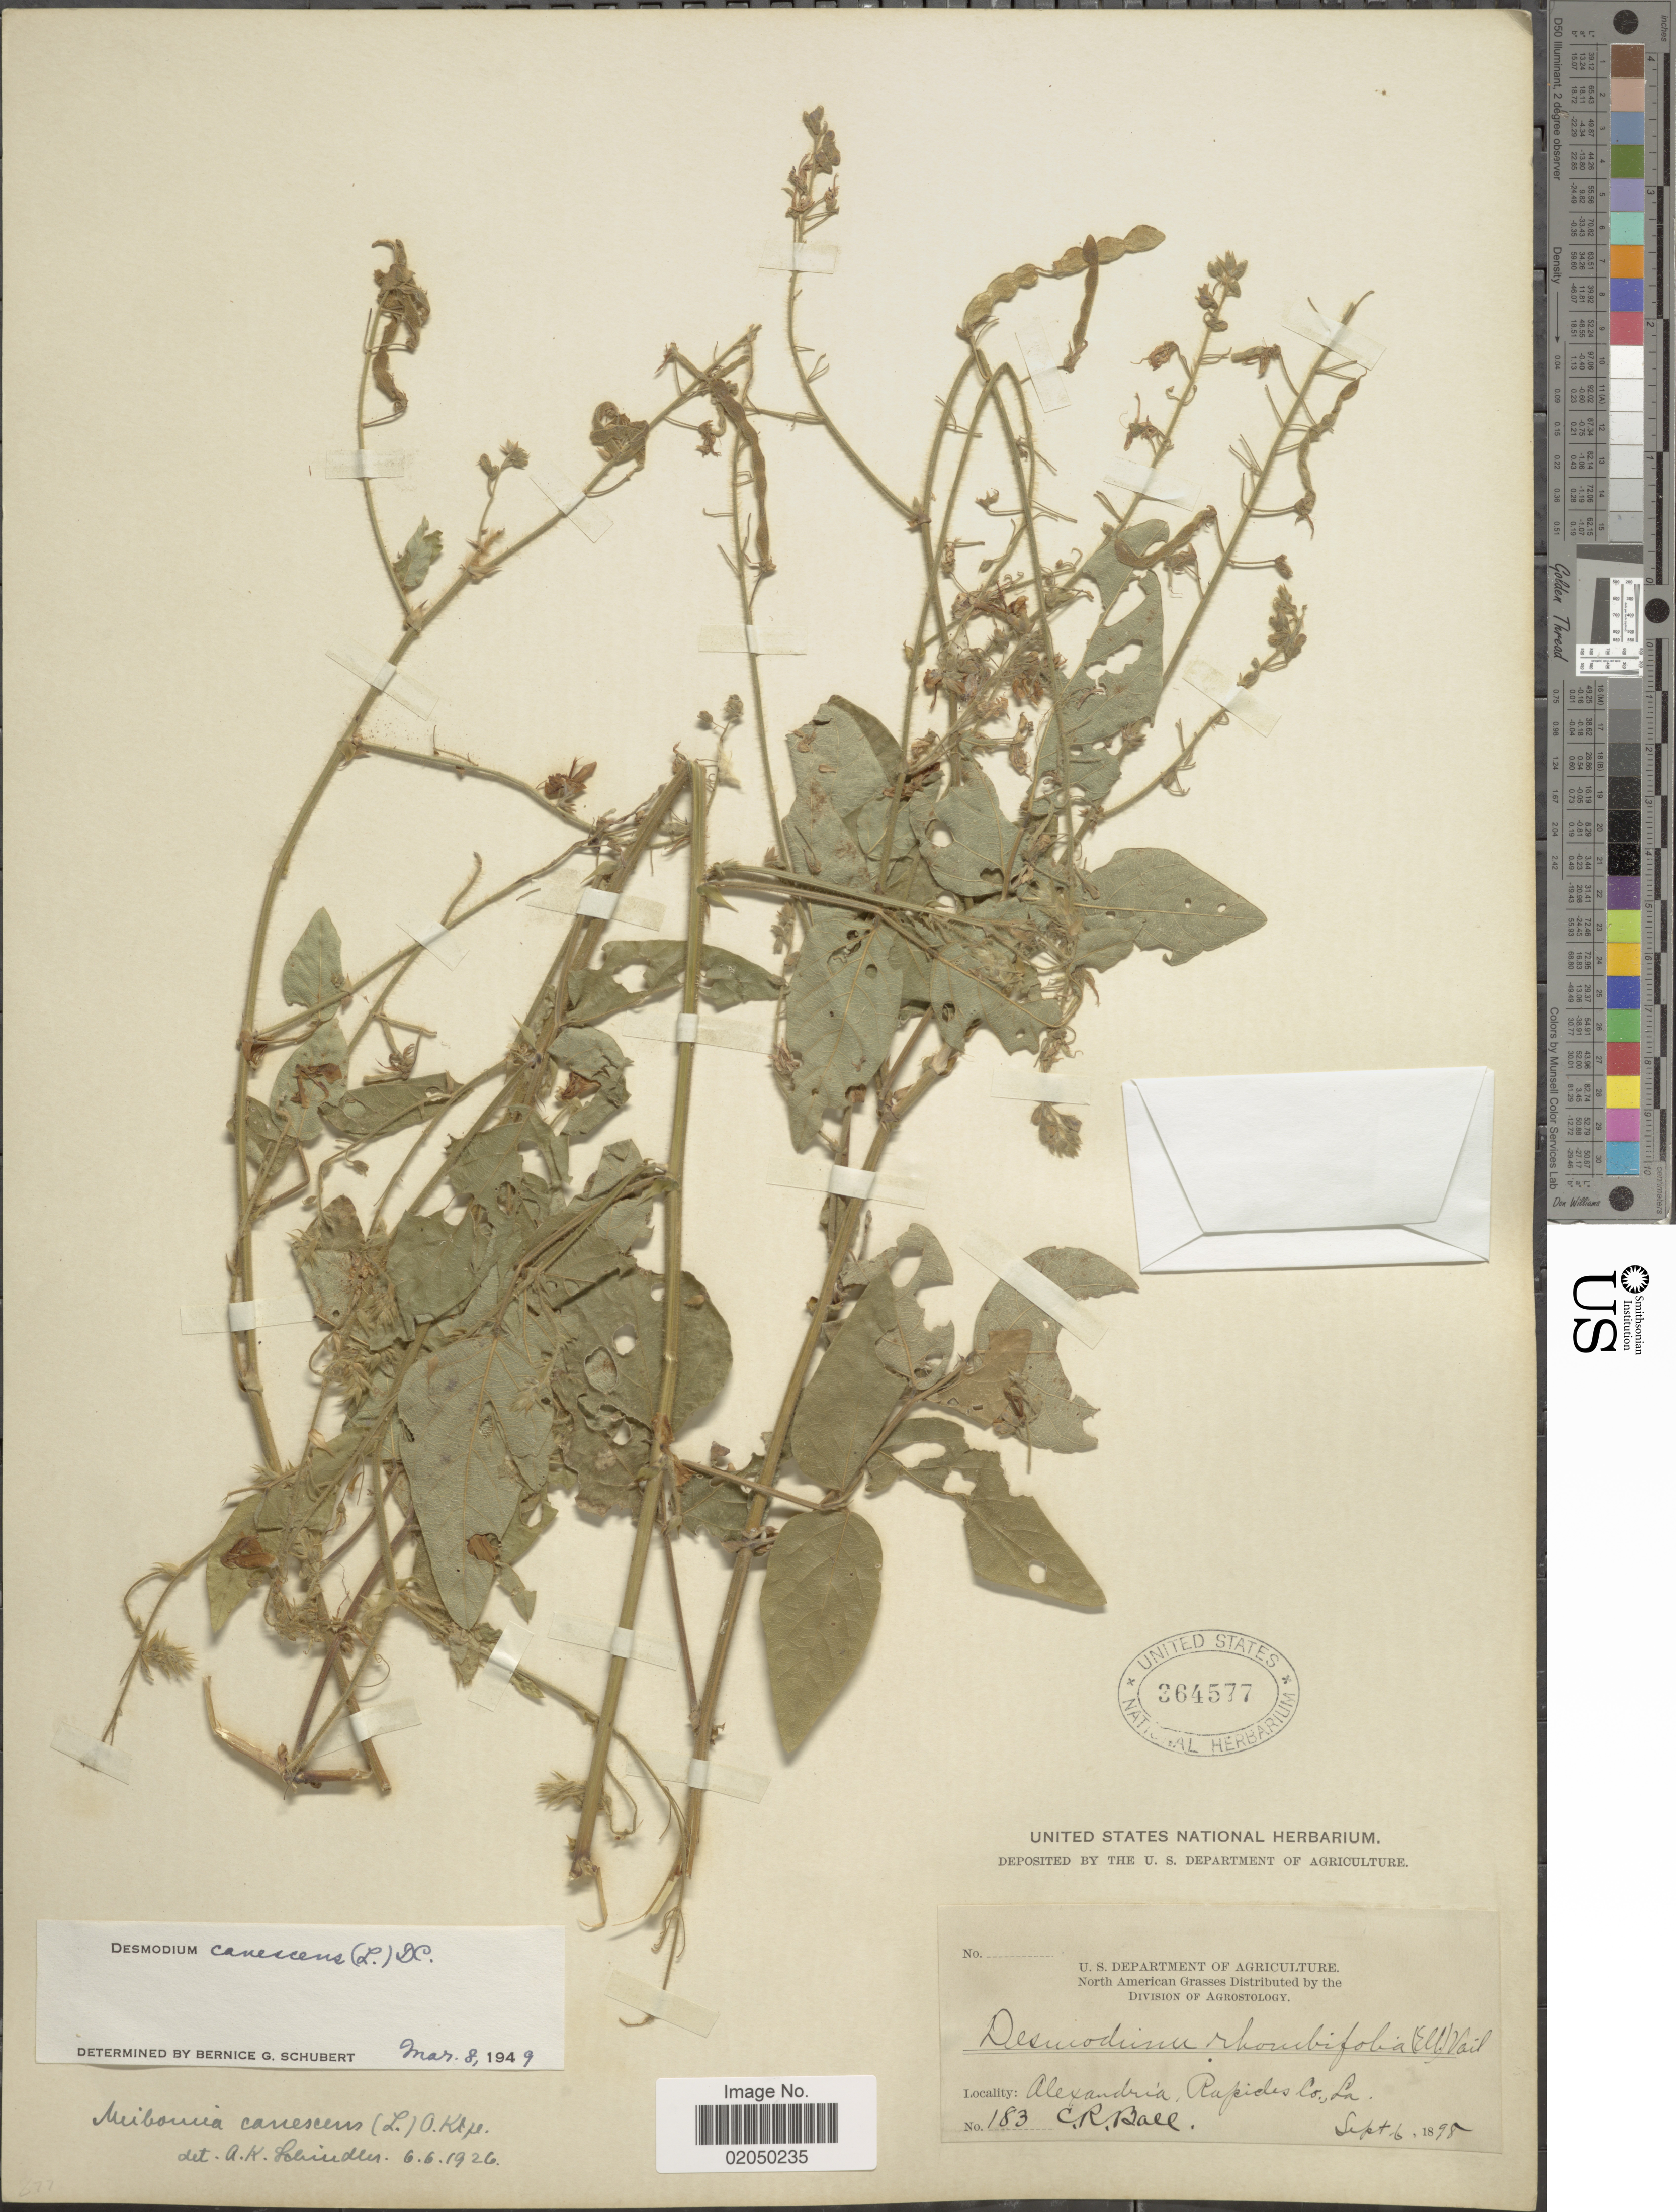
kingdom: Plantae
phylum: Tracheophyta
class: Magnoliopsida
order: Fabales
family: Fabaceae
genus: Desmodium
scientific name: Desmodium canescens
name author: (L.) DC.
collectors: C. R. Ball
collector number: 183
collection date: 1898-09-06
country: United States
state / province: Louisiana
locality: Alexandria, Rapides Co. La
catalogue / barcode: US 364577